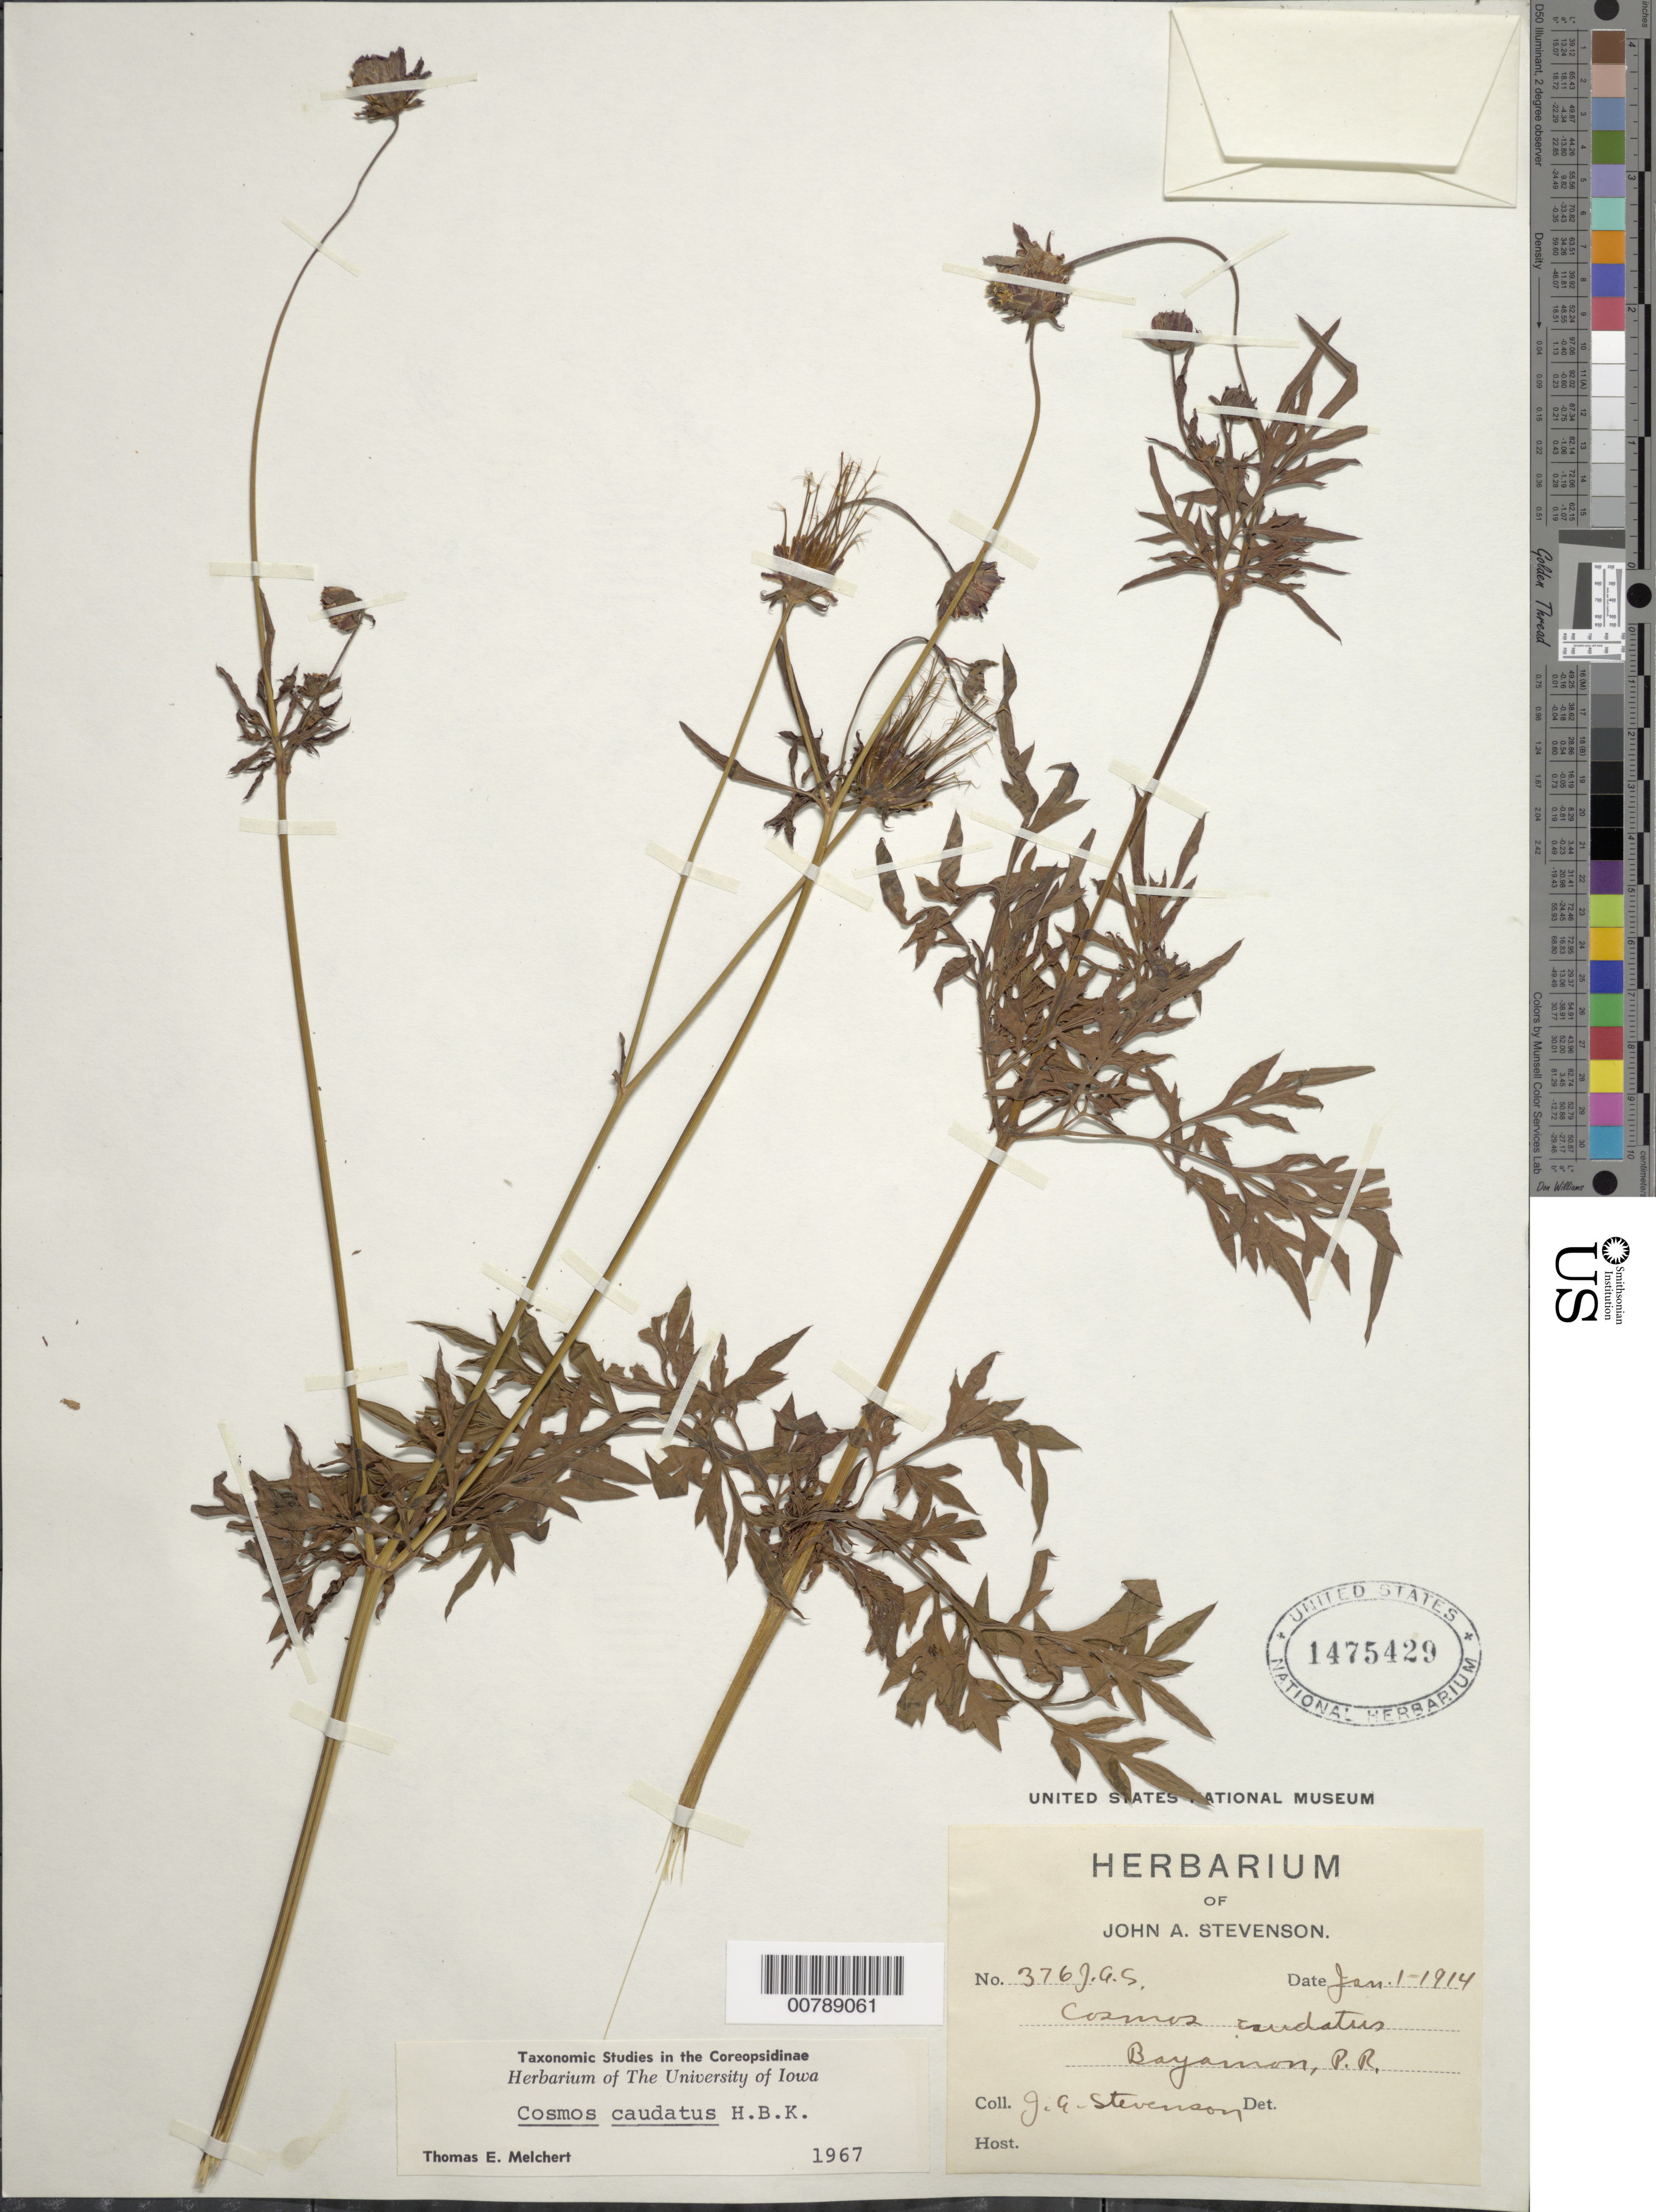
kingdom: Plantae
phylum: Tracheophyta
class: Magnoliopsida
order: Asterales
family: Asteraceae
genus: Cosmos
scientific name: Cosmos caudatus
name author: Kunth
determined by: Melchert, T. E.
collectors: J. Stevenson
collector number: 376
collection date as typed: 01 Jan 1914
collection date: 1914-01-01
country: Puerto Rico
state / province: Bayamón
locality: Bayamon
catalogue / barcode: US 1475429